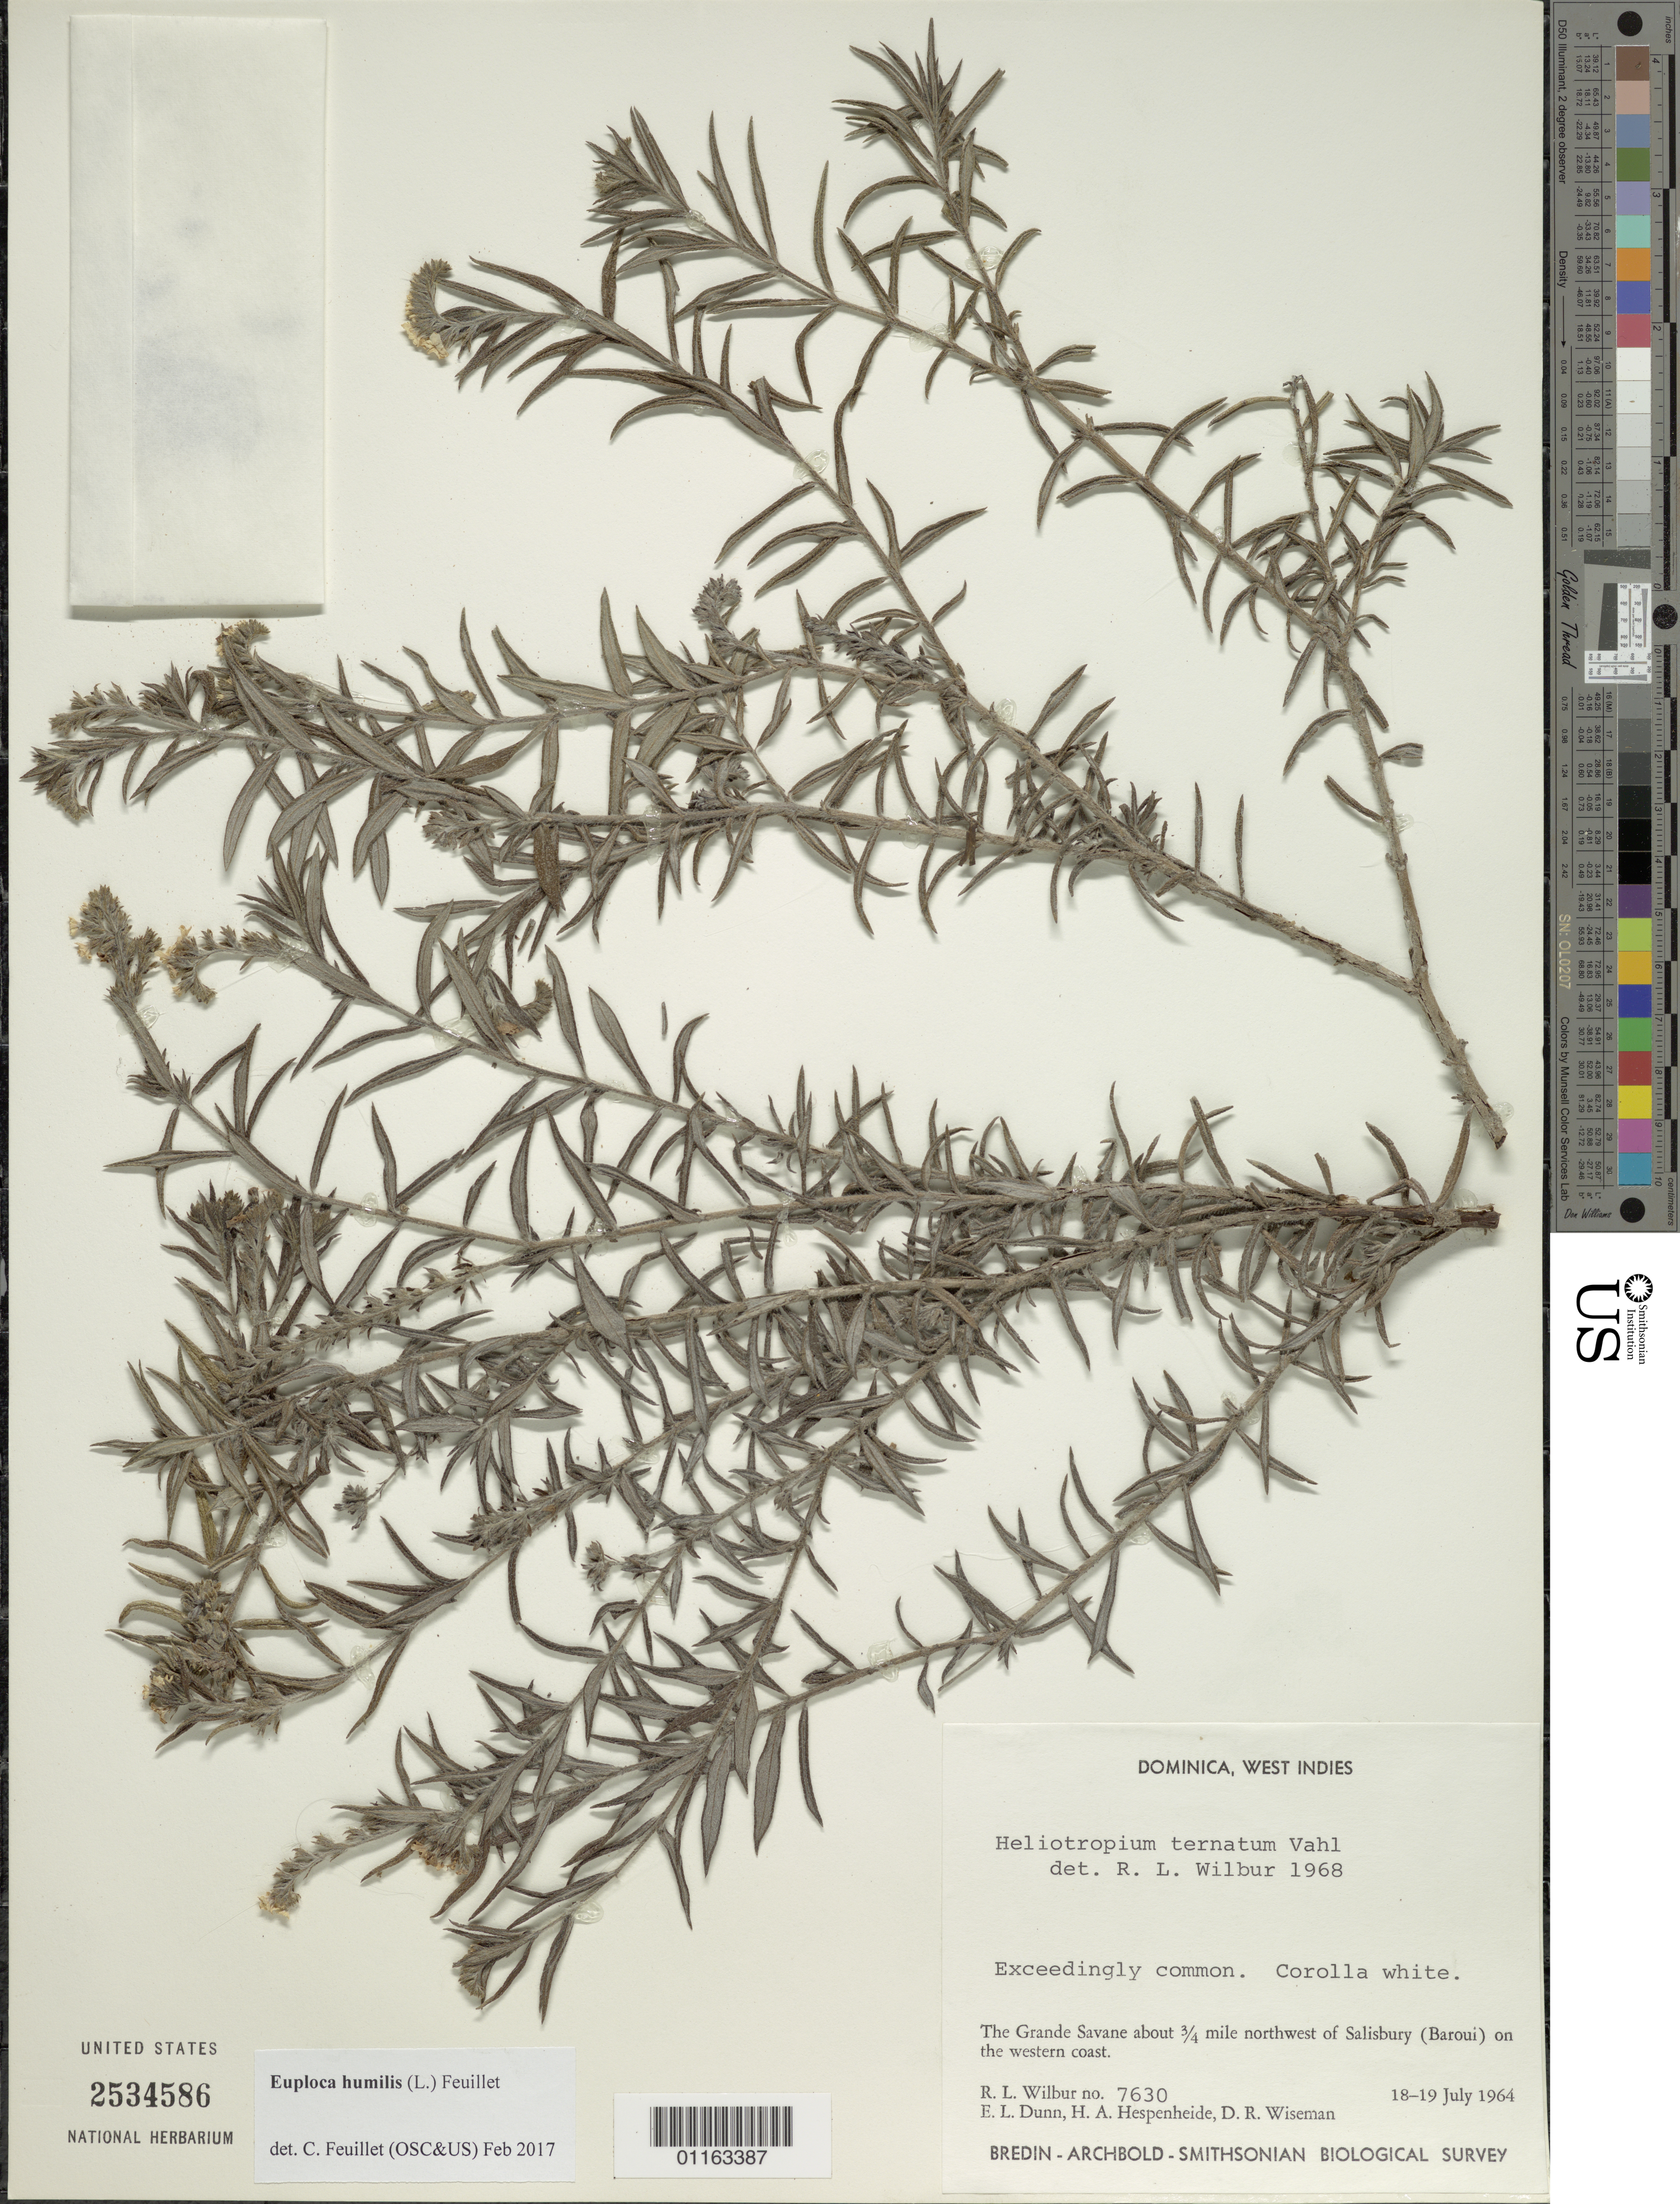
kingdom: Plantae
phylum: Tracheophyta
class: Magnoliopsida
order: Boraginales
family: Heliotropiaceae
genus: Euploca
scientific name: Euploca humilis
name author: (L.) Feuillet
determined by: Feuillet, C.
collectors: R. L. Wilbur, E. Dunn, H. A. Hespenheide & D. R. Wiseman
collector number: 7630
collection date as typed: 18 Jul 1964 to 19 Jun 1964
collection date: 1964-06-19/1964-07-18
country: Dominica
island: Dominica I.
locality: The Grande Savane about 3/4 MI. NW of Salisbury (Baroui) on western coast.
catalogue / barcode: US 2534586